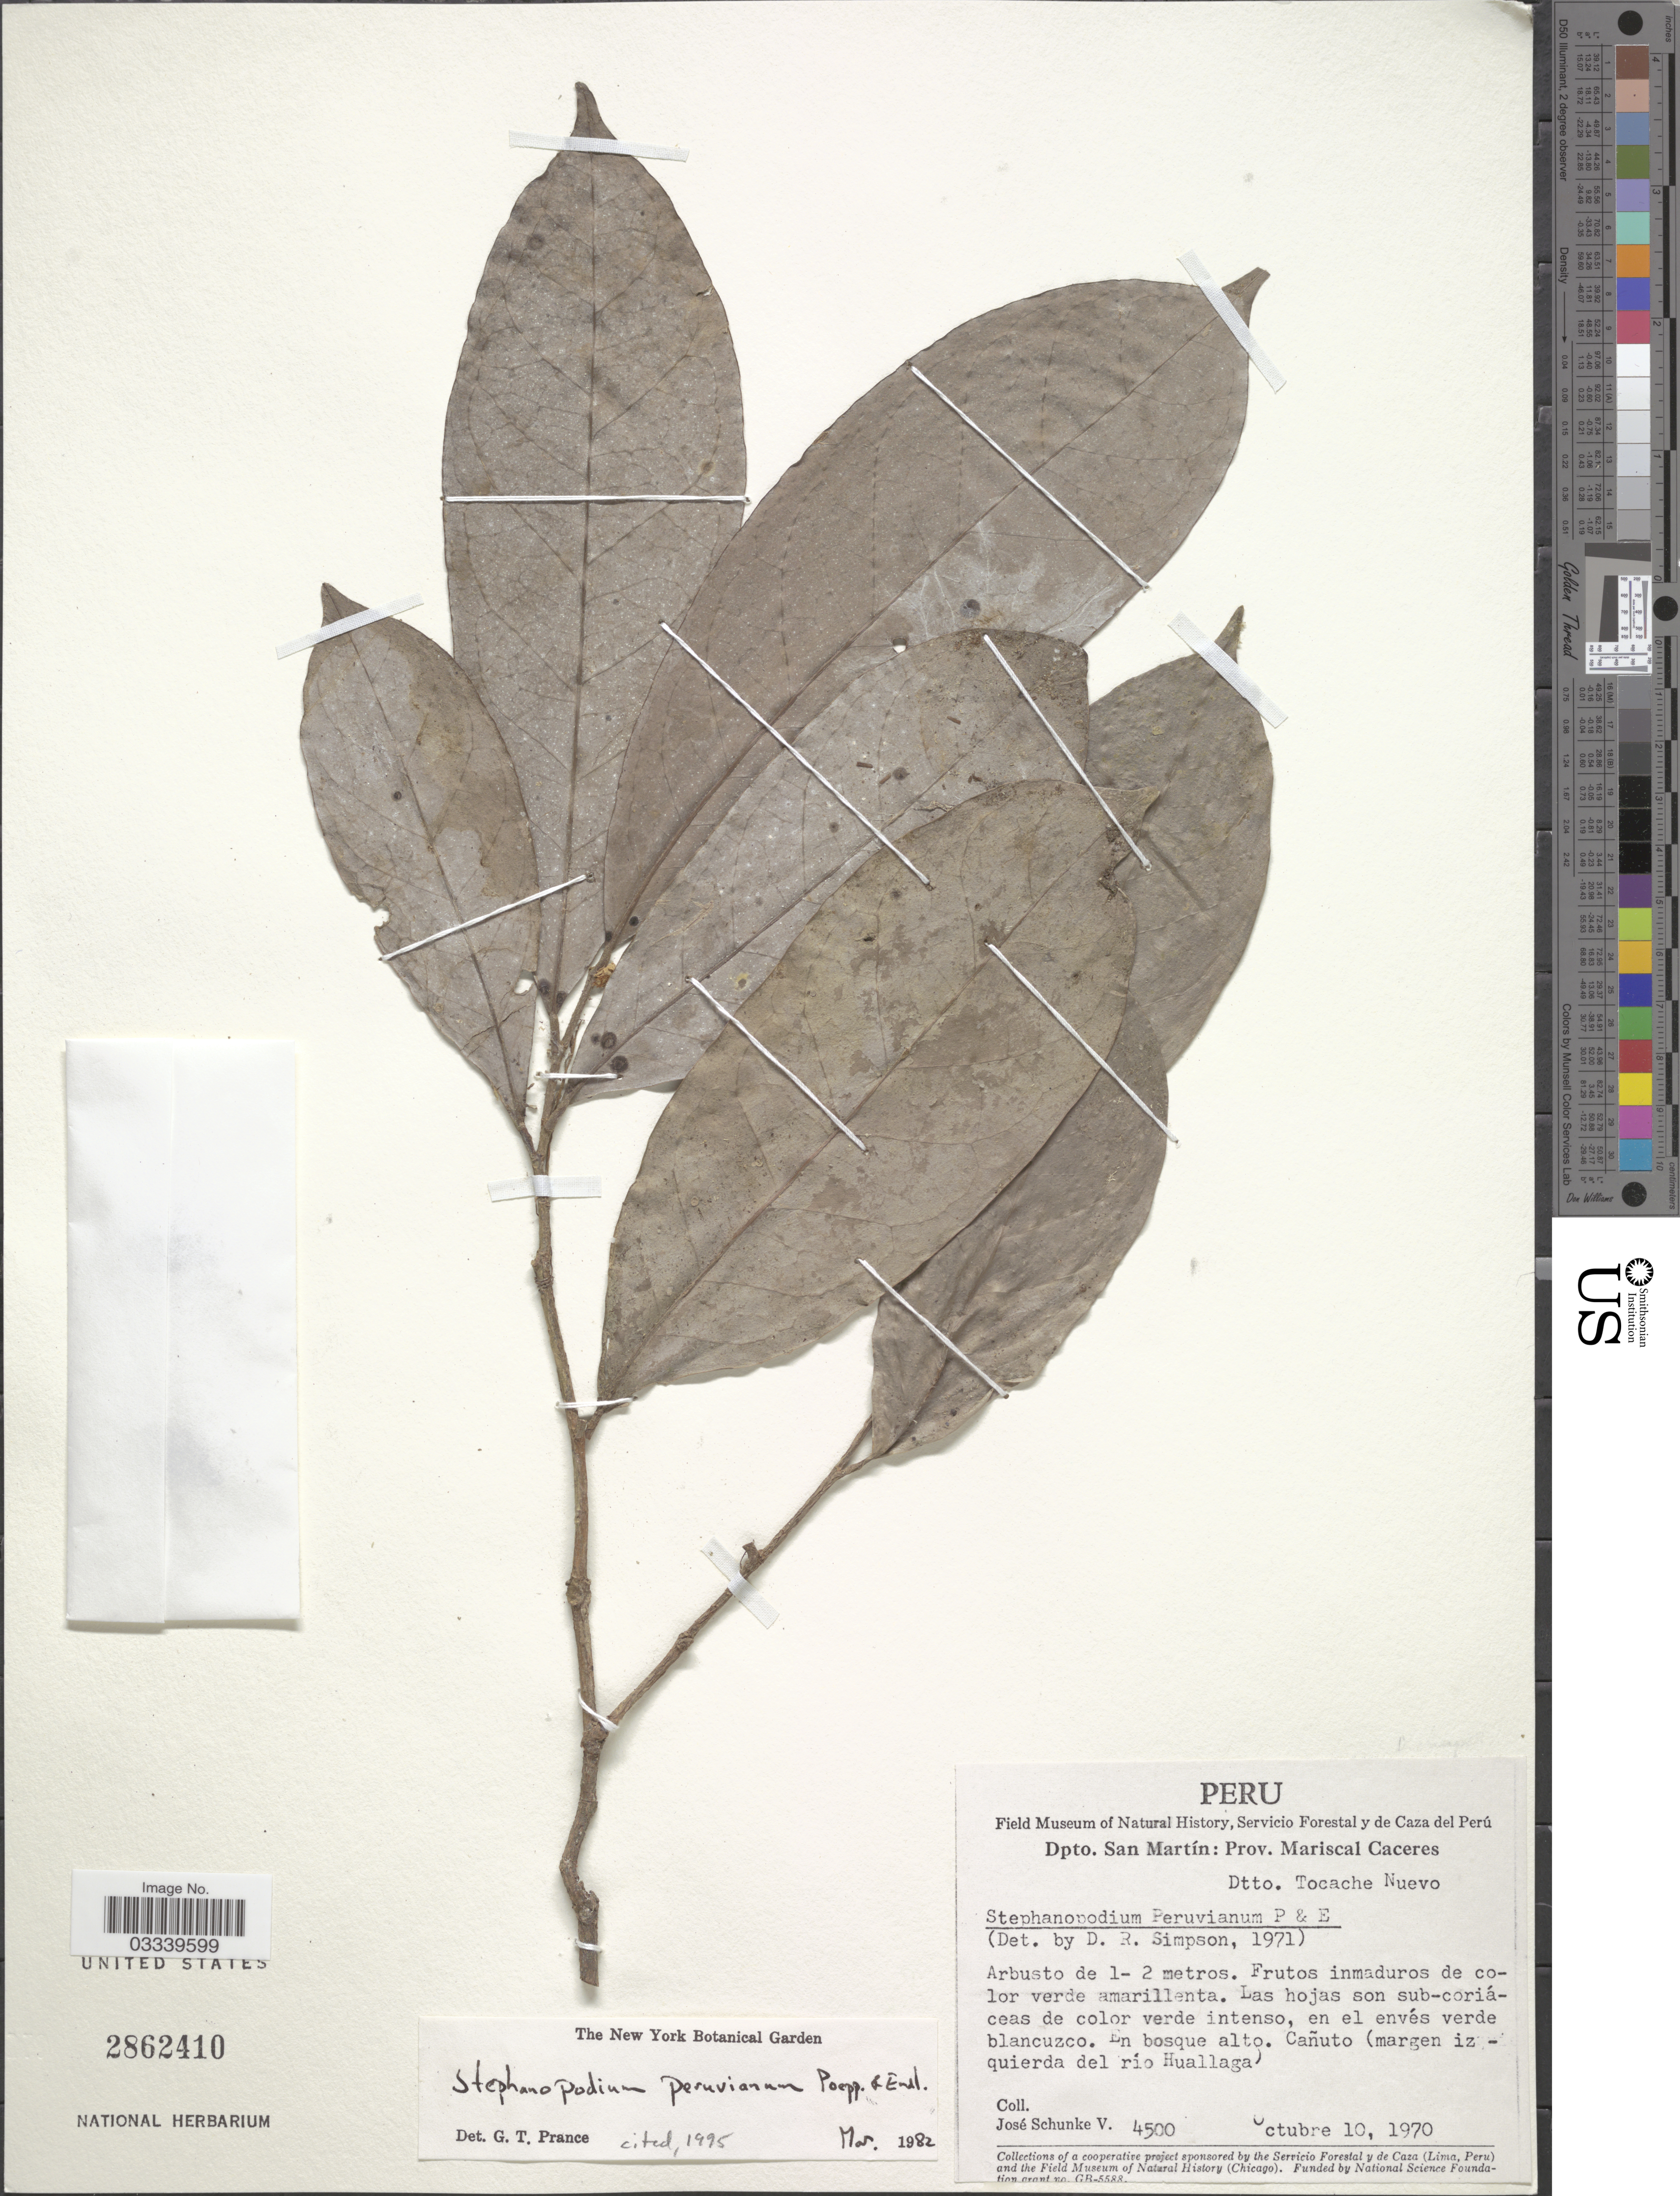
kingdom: Plantae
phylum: Tracheophyta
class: Magnoliopsida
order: Malpighiales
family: Dichapetalaceae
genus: Stephanopodium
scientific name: Stephanopodium peruvianum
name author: Poepp. & Endl.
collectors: J. Schunke Vigo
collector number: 4500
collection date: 1970-10-10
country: Peru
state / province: San Martín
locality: Dpto. San Martín: Prov. Mariscal Caceres. Dtto. Tocache Nuevo. Cañuto (margen izquierda del río Huallaga).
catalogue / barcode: US 2862410